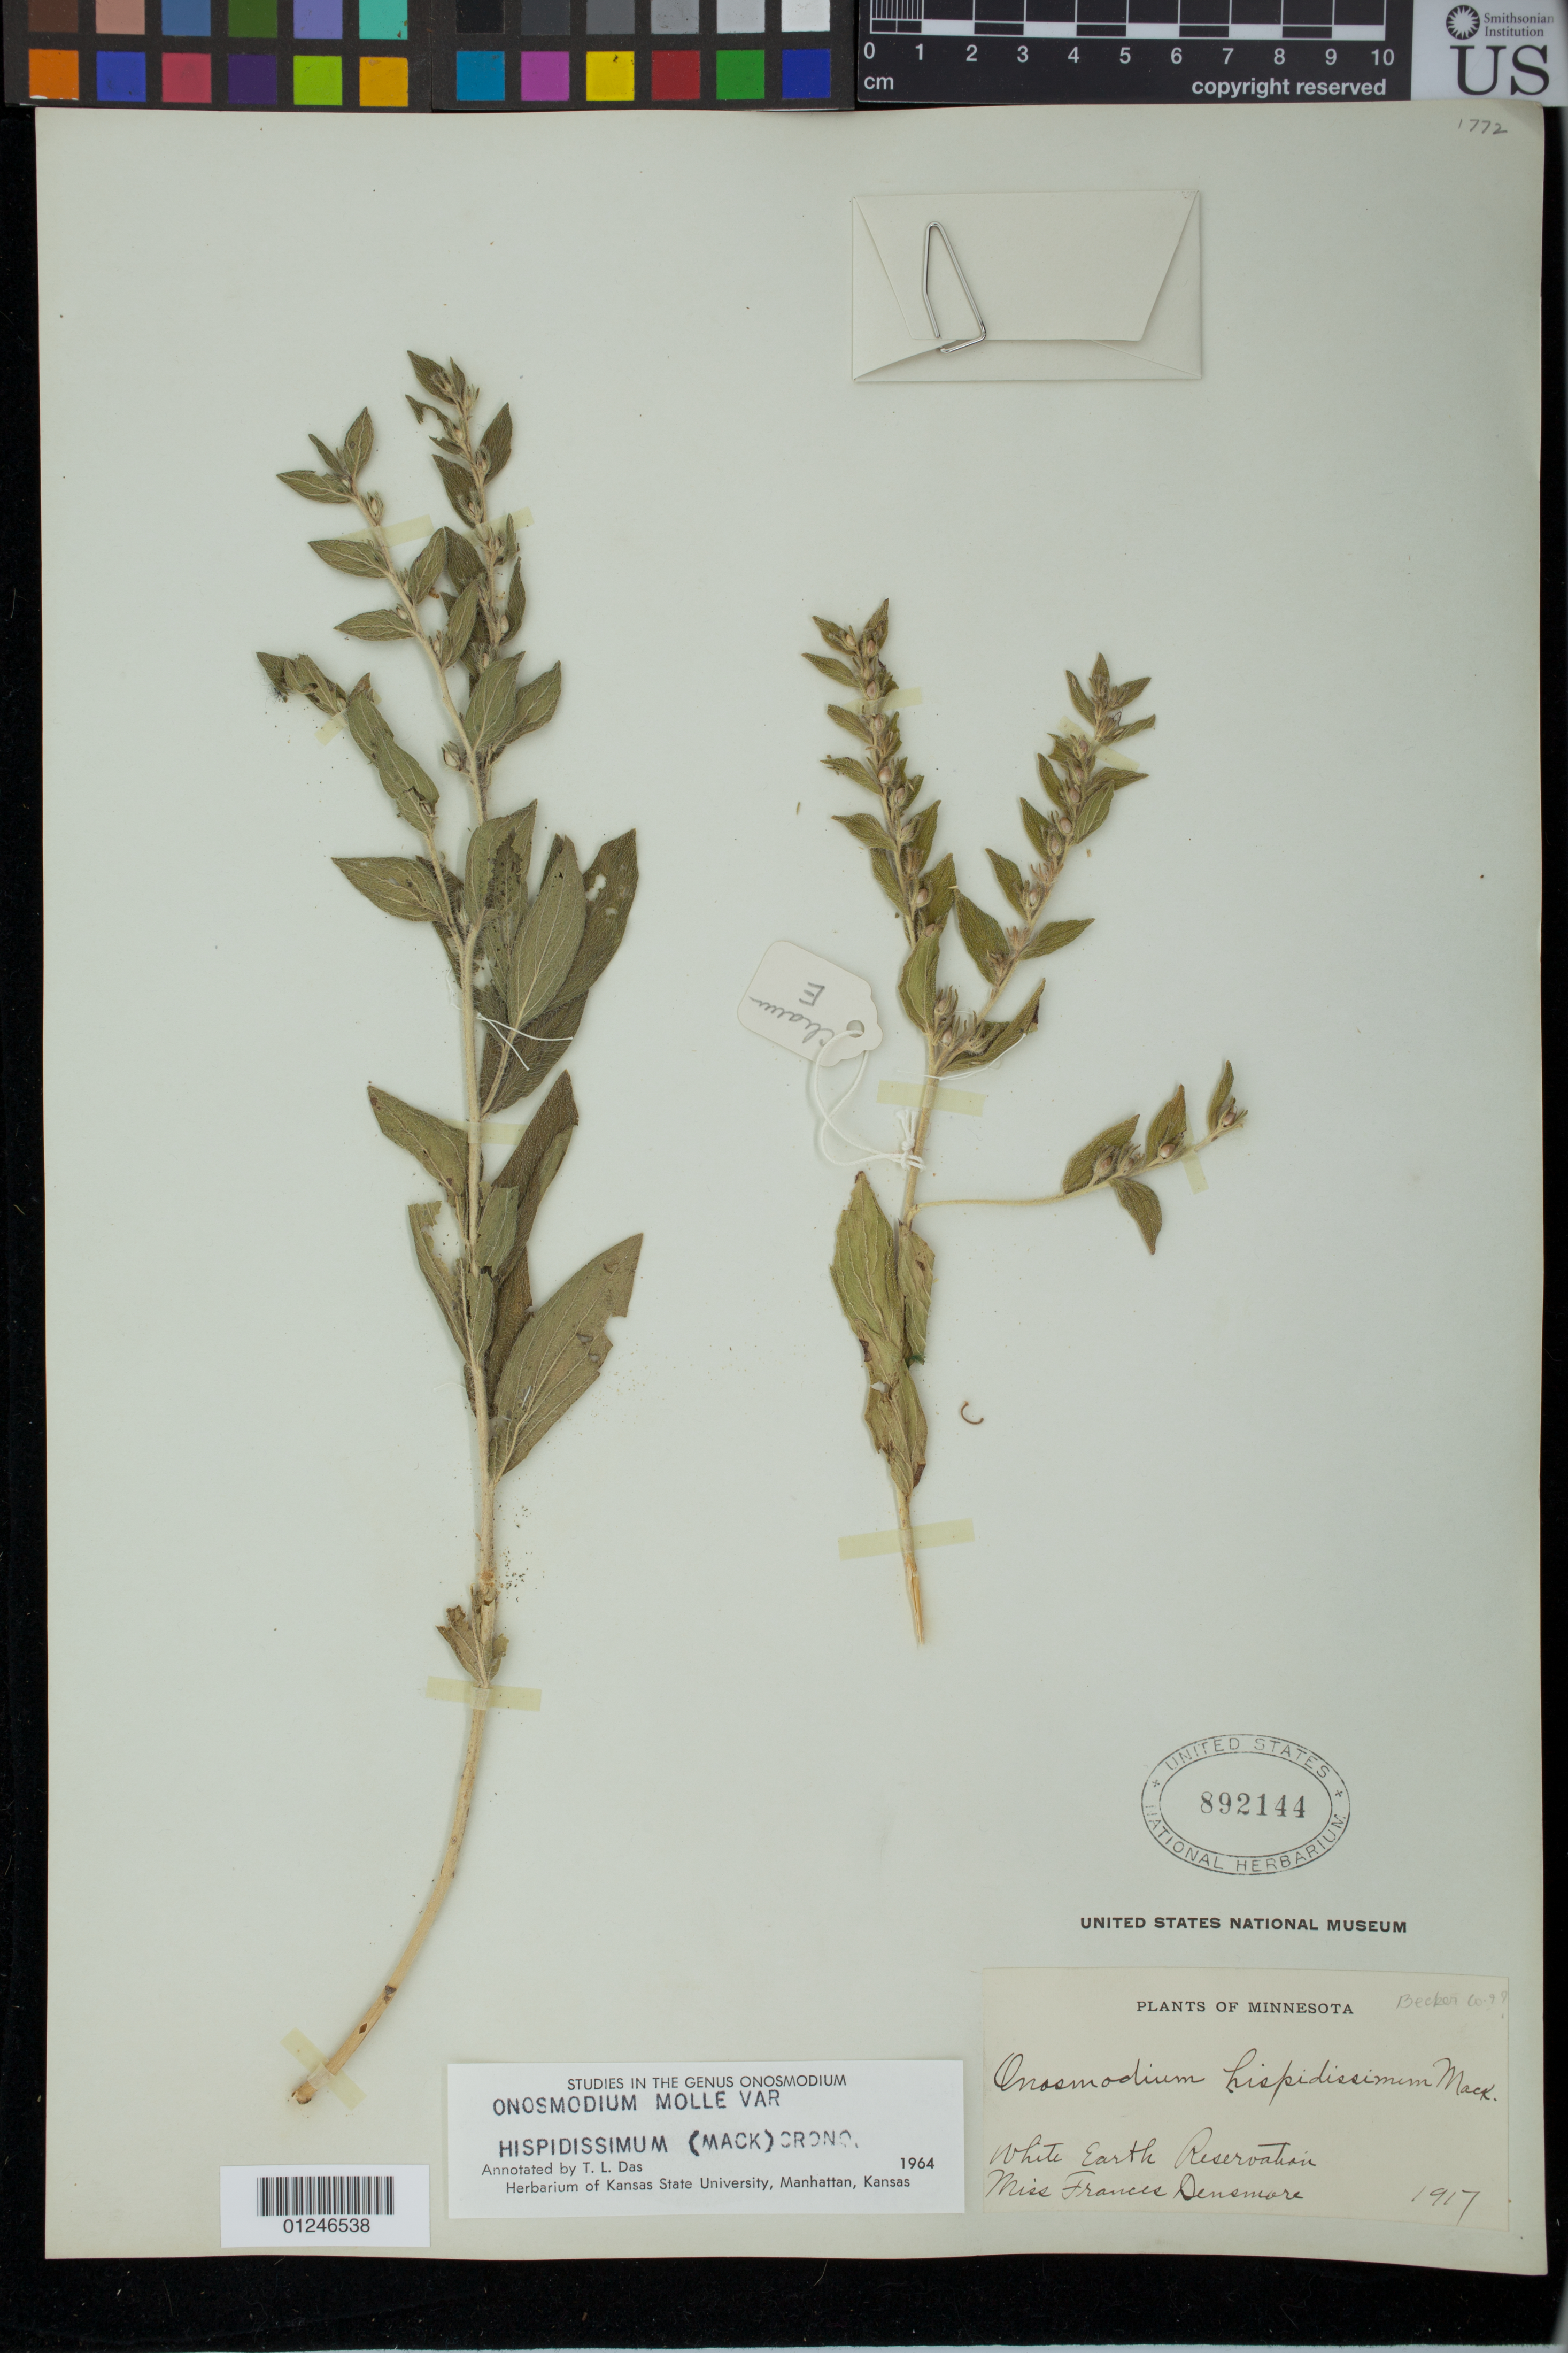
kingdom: Plantae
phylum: Tracheophyta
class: Magnoliopsida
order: Boraginales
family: Boraginaceae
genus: Onosmodium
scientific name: Onosmodium molle var. hispidissimum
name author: (Mack.) Cronq.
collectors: F. Densmore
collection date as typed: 1917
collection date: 1917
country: United States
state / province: Minnesota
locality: White earth reservation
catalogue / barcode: US 892144